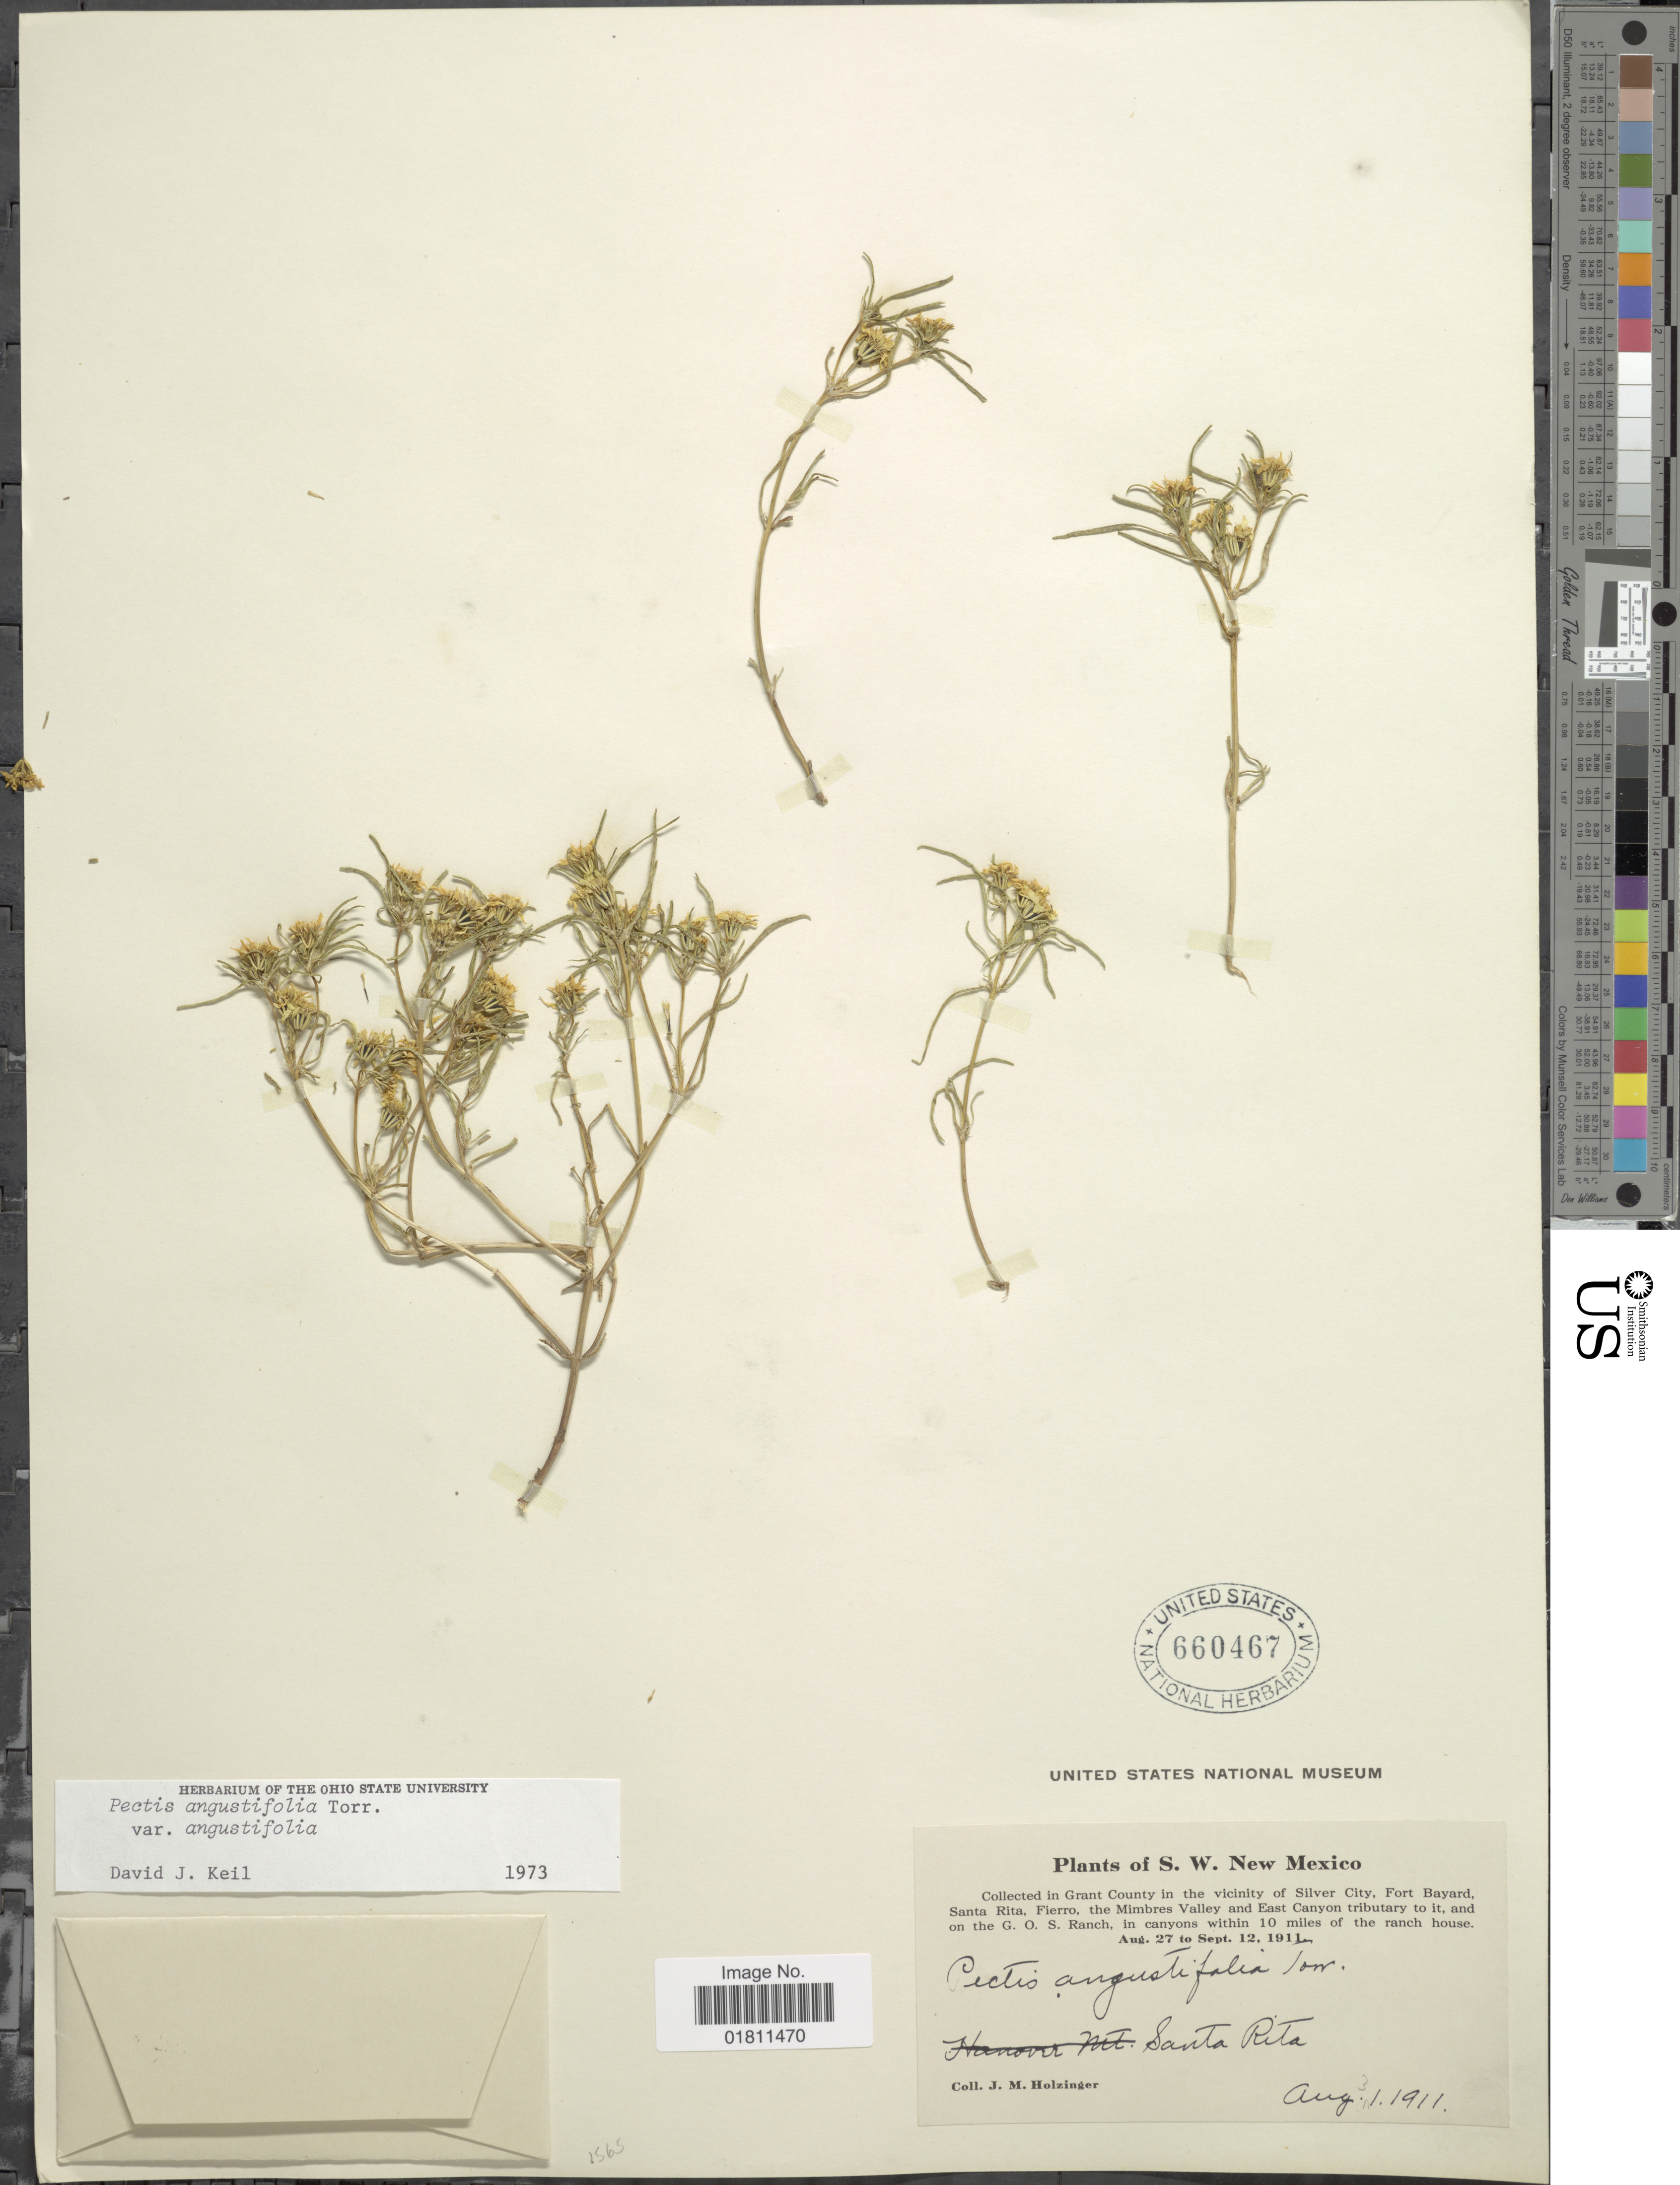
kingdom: Plantae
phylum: Tracheophyta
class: Magnoliopsida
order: Asterales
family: Asteraceae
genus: Pectis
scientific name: Pectis angustifolia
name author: Torr.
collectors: J. M. Holzinger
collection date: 1911-08-31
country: United States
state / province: New Mexico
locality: S. W. of New Mexico. Grant County in the vicinity of Silver City, Fort Bayard Santa Rita Fierro, the Mimbres Valley and East Canyon tributary to it. and on the G. O. S. Ranch, in canyons within 10 miles on the ranch house. Santa Rita.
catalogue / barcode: US 660467